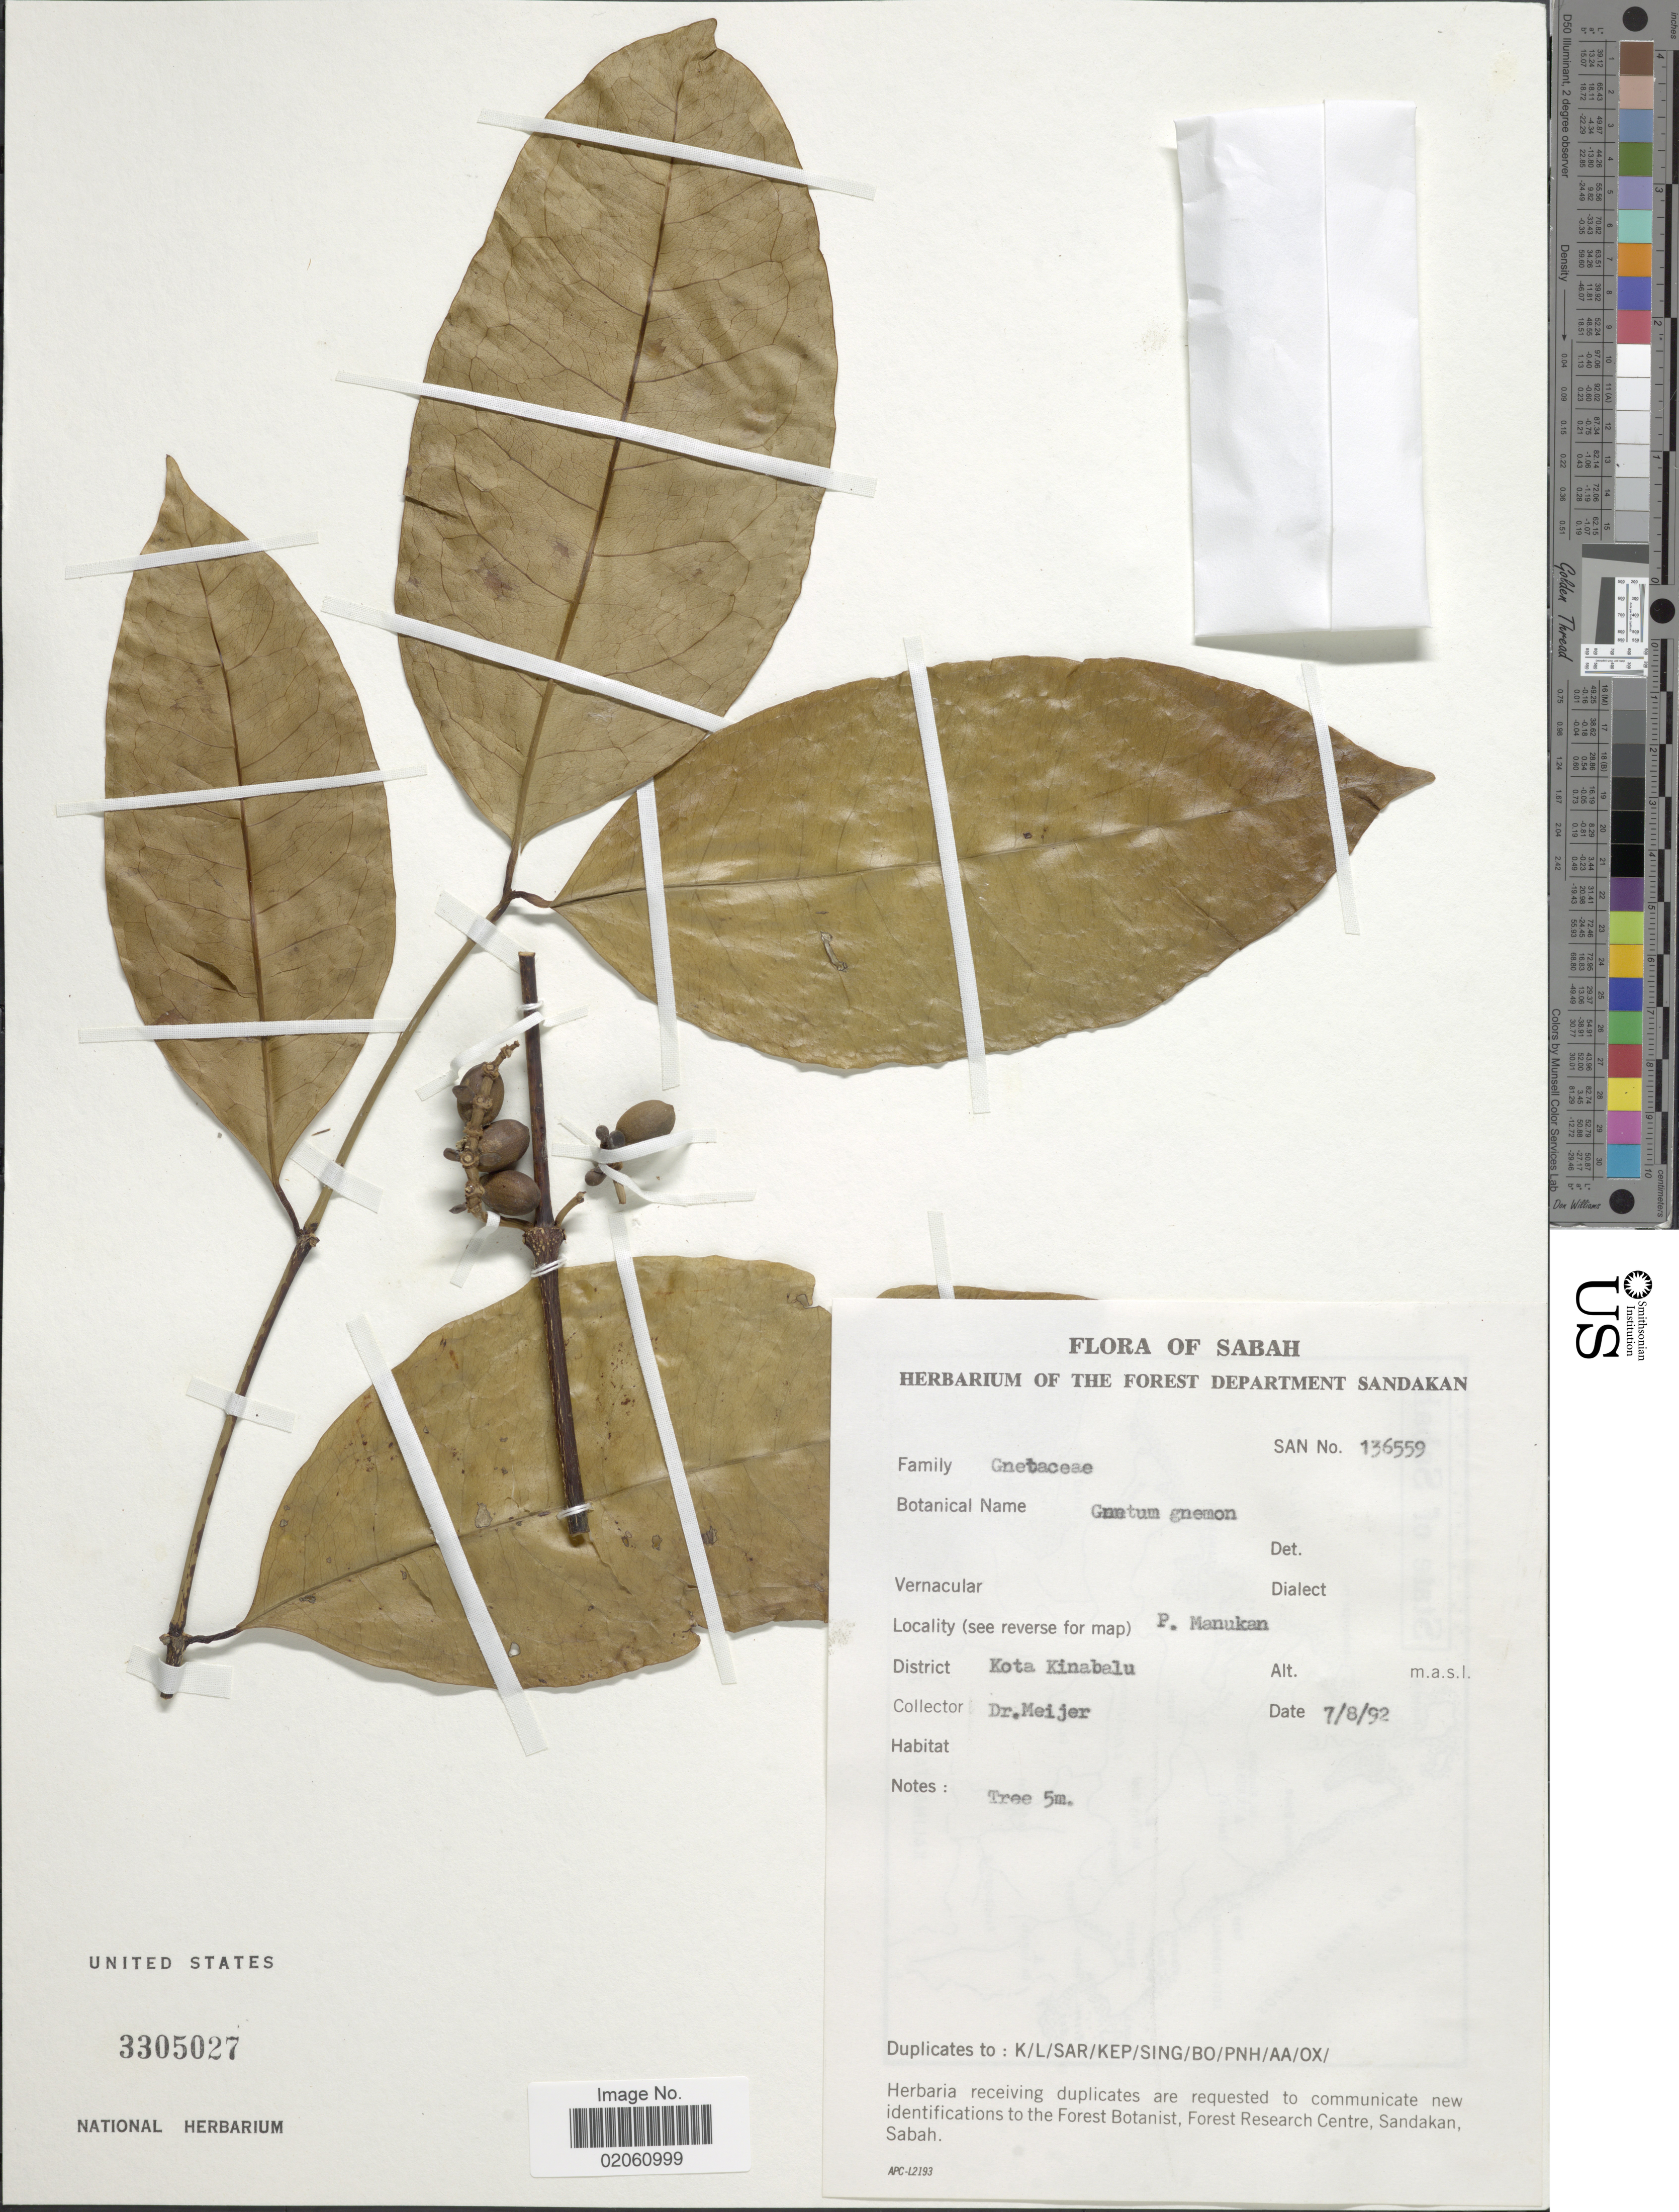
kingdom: Plantae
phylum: Tracheophyta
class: Gnetopsida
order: Gnetales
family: Gnetaceae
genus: Gnetum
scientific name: Gnetum gnemon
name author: L.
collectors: -- Meijer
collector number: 136559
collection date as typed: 7/8/92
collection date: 1992-08-07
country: Malaysia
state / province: Sabah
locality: P. Manukan, District Kota Kinabalu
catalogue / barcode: US 3305027